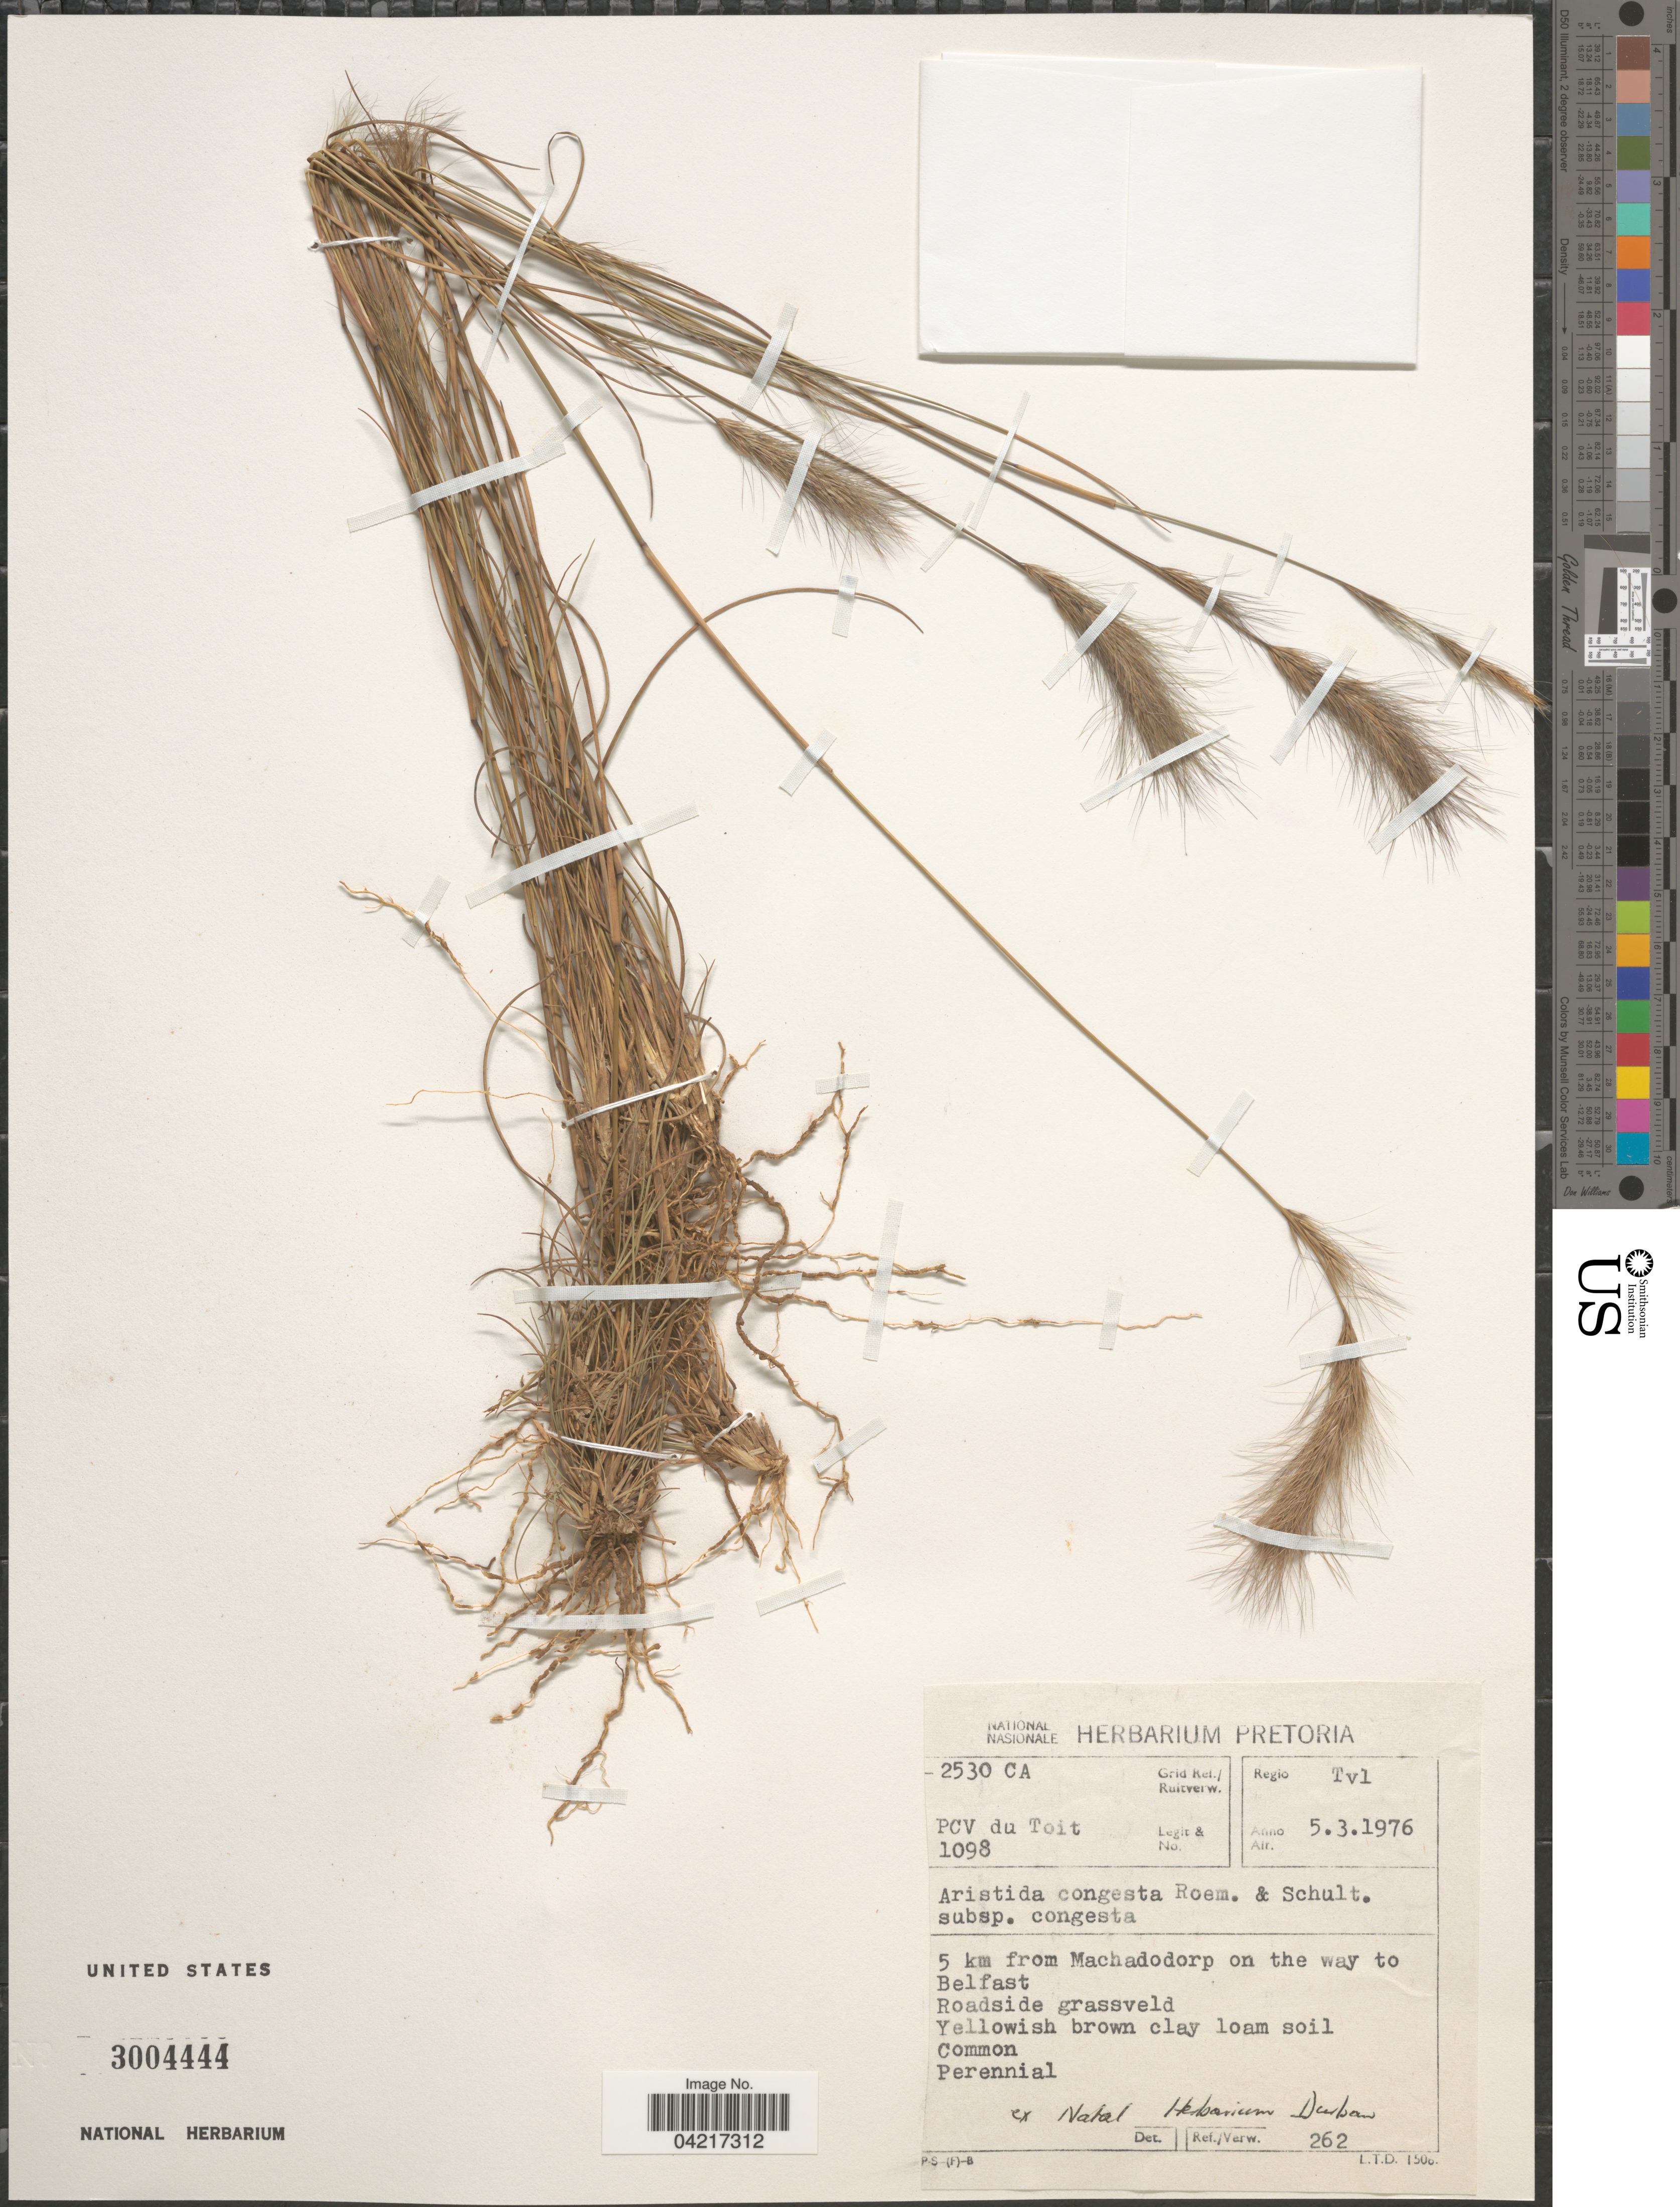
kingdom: Plantae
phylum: Tracheophyta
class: Liliopsida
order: Poales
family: Poaceae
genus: Aristida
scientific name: Aristida congesta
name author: Roem. & Schult.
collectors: P. Du Toit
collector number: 1098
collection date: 1976-03-05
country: South Africa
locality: Grid Ref./ Ruitverw. 2530 CA. Regio Tvl. 5 km from Machadodorp on the way to Belfast. Roadside grassveld.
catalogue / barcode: US 3004444